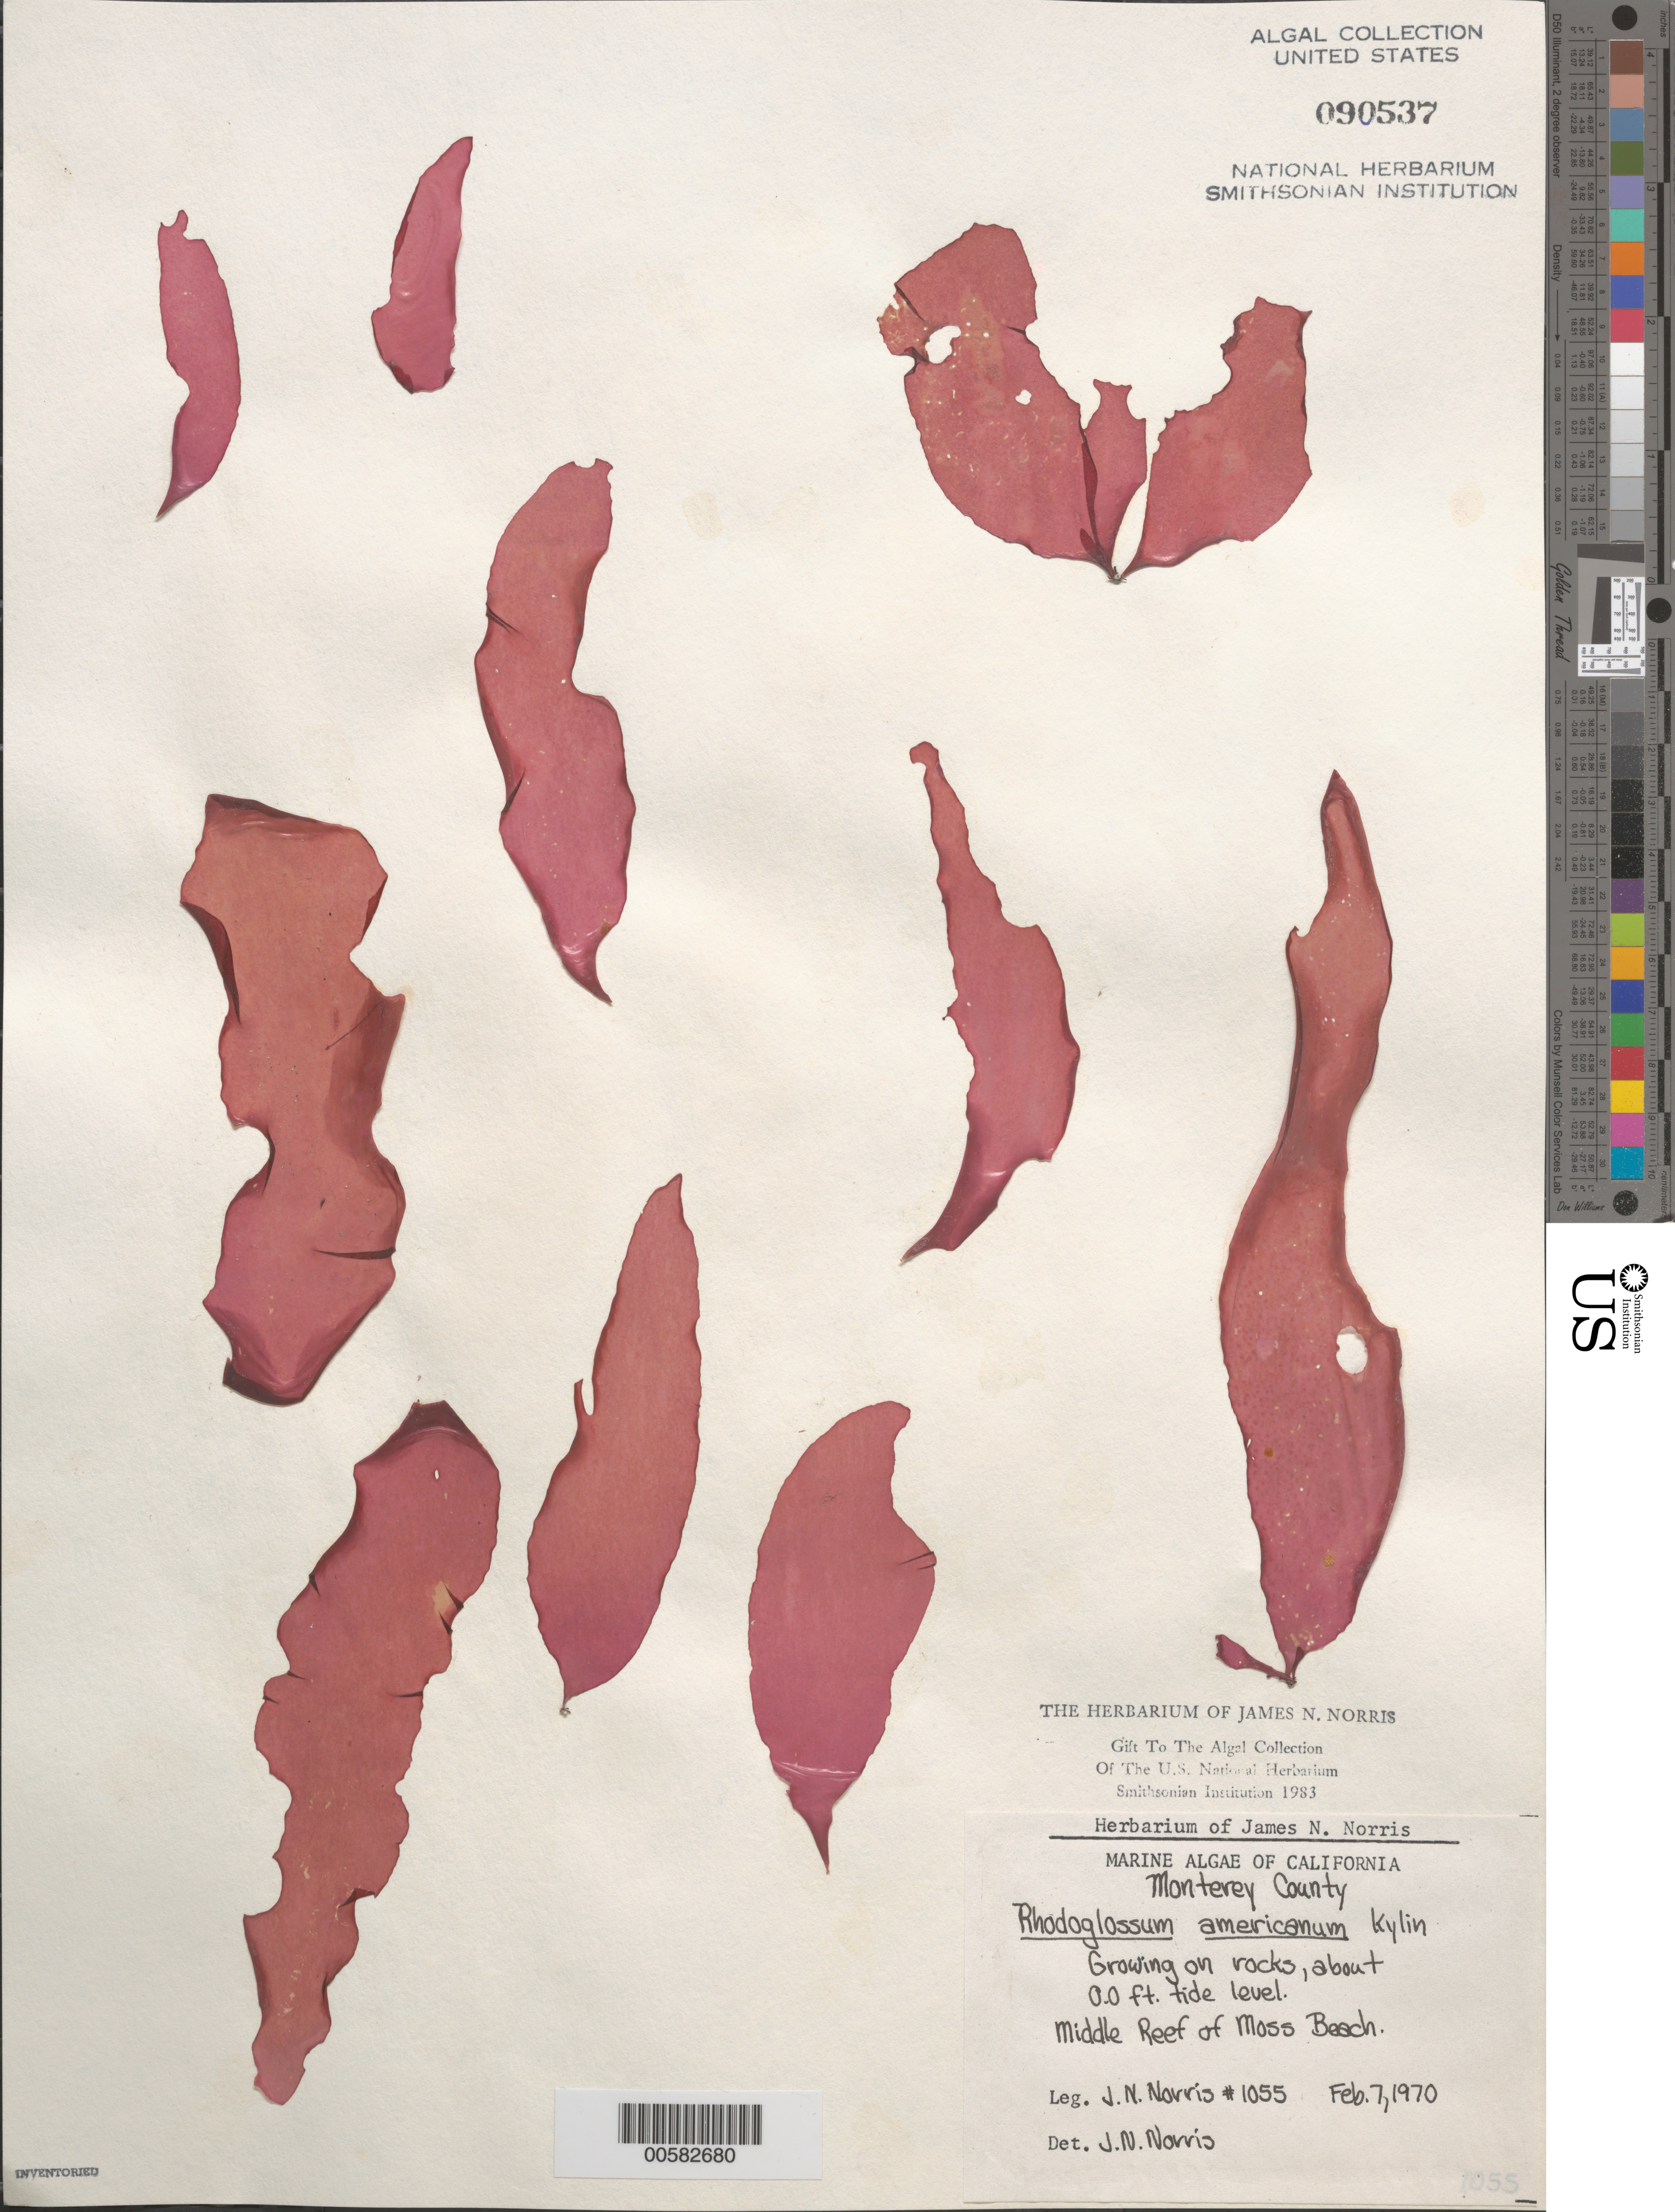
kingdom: Plantae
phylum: Rhodophyta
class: Florideophyceae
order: Gigartinales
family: Gigartinaceae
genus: Mazzaella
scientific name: Mazzaella californica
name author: (J. Agardh) G. De Toni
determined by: Algae name updating Project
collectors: J. N. Norris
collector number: JN-1055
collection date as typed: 07 Feb 1970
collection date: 1970-02-07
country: United States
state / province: California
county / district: Monterey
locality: Middle Reef of Moss Beach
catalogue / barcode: US 90537